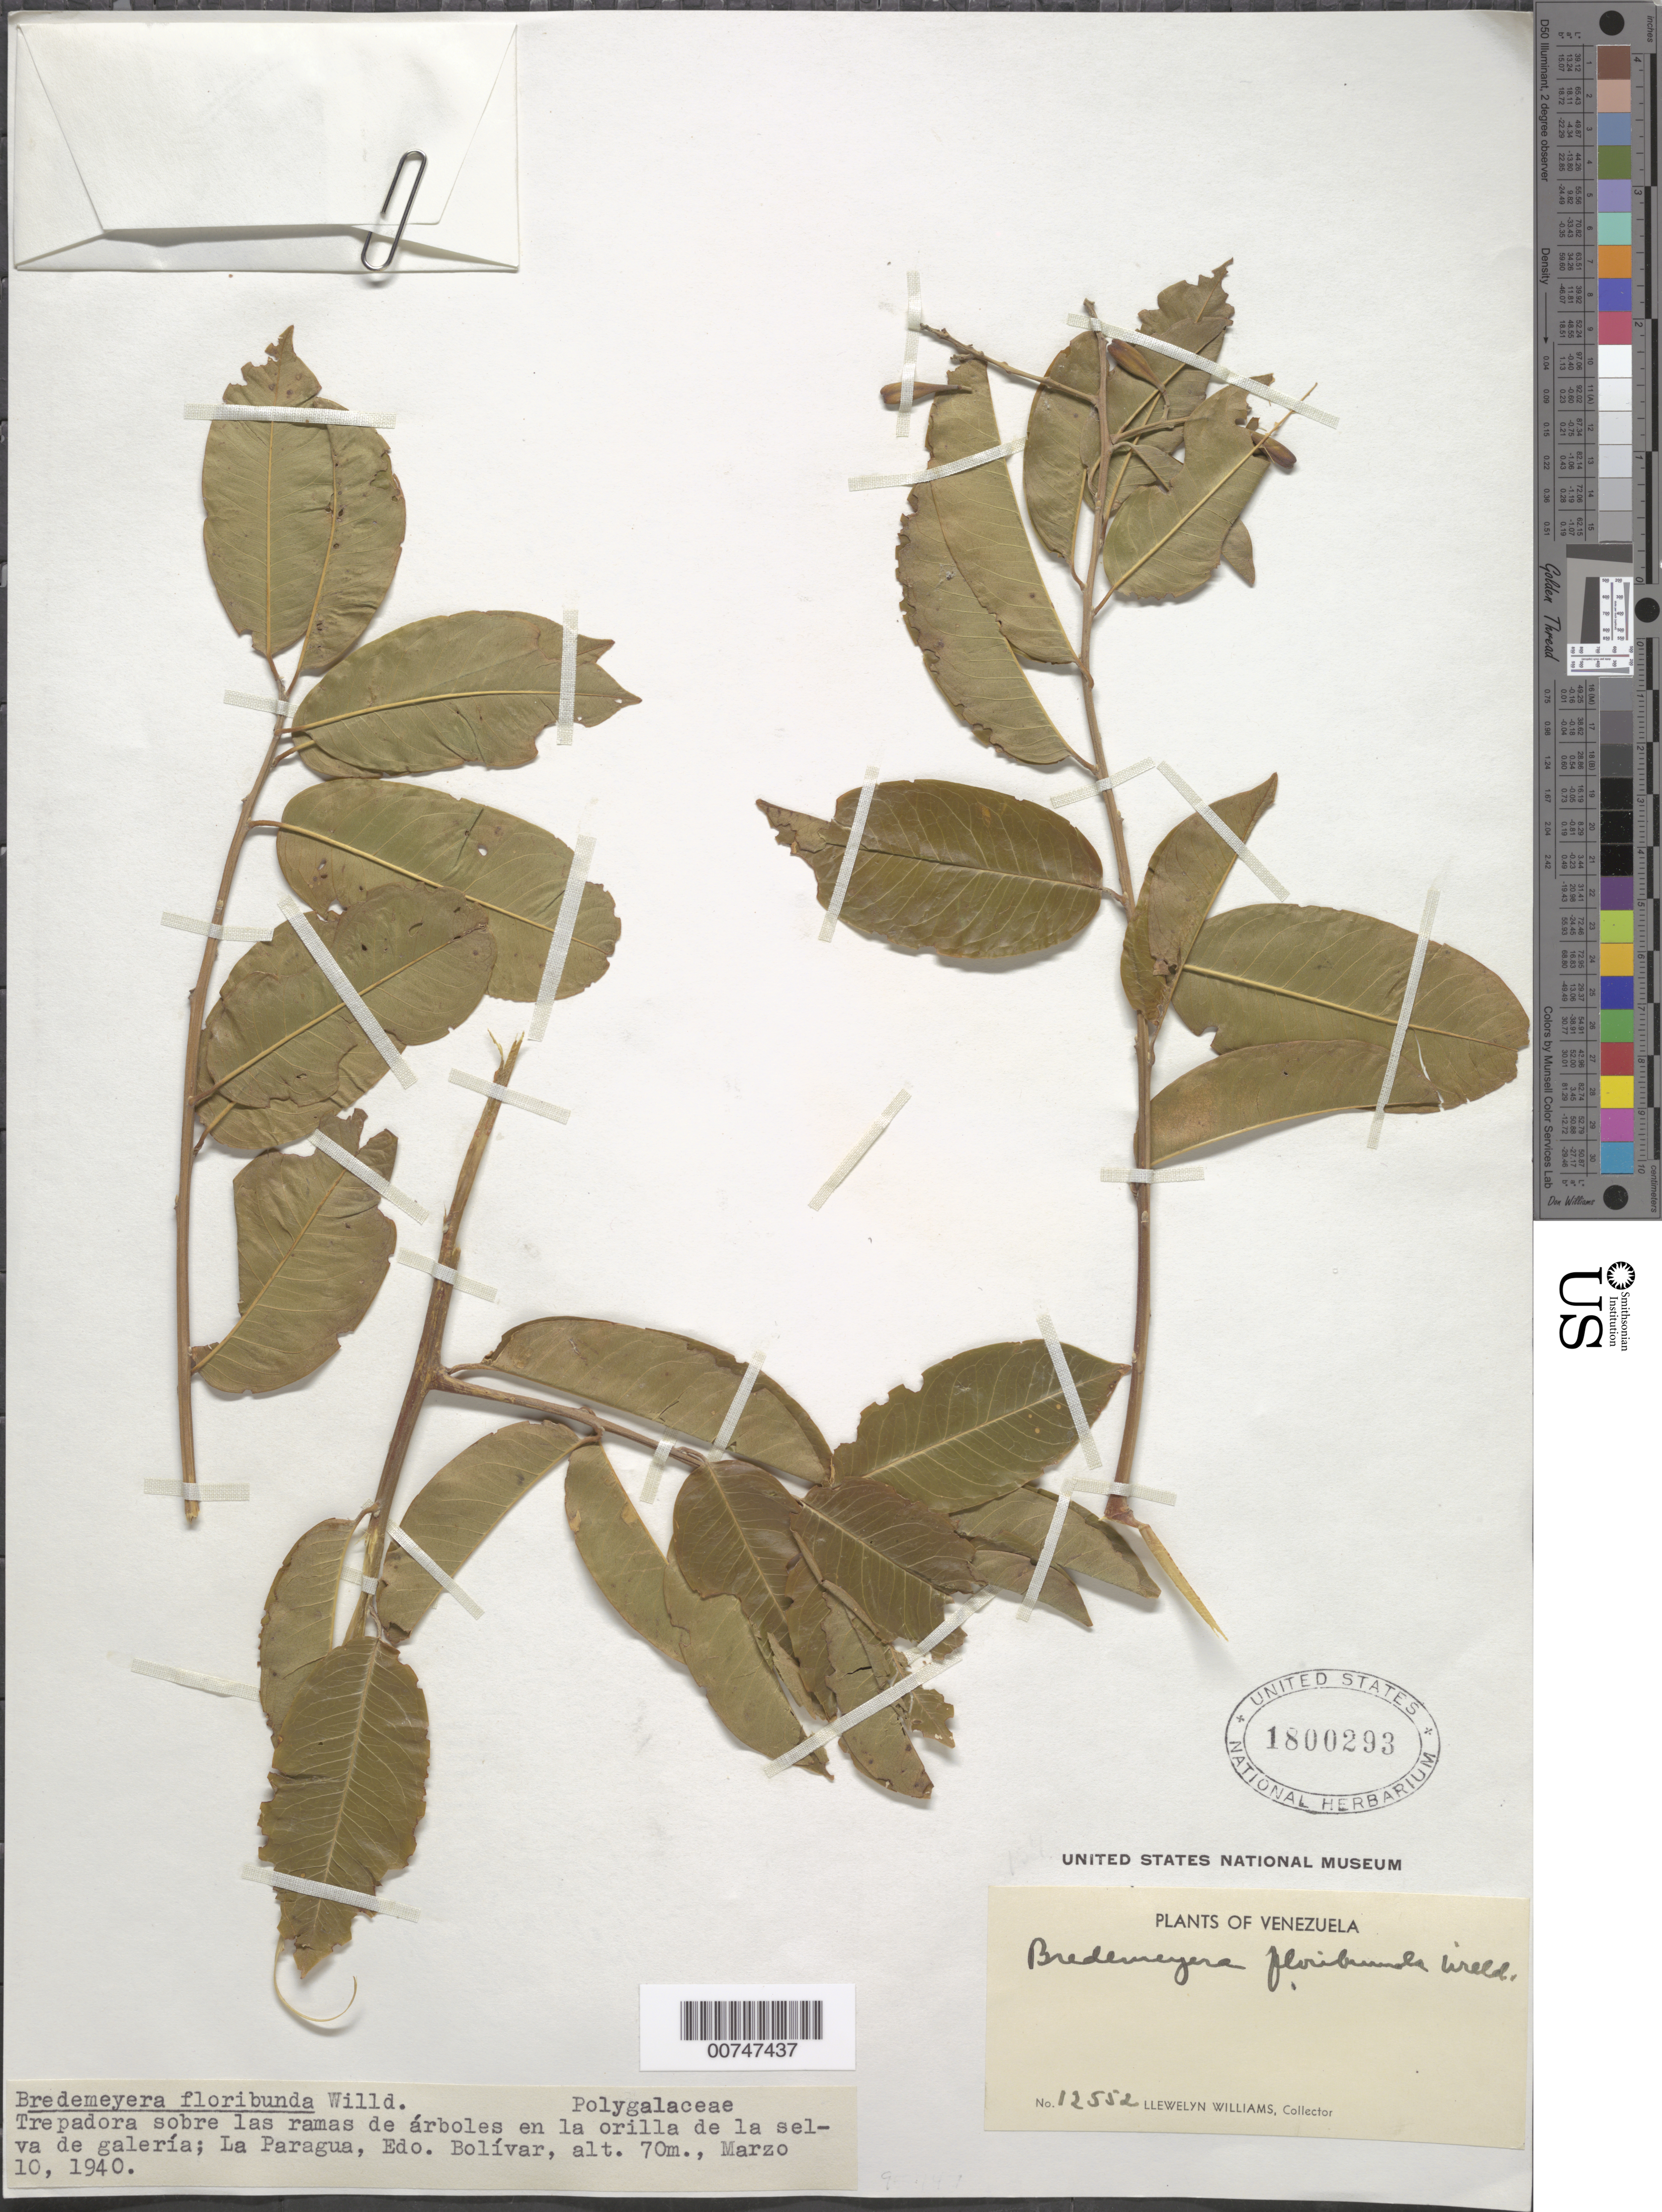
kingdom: Plantae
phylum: Tracheophyta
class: Magnoliopsida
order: Fabales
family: Polygalaceae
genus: Bredemeyera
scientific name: Bredemeyera floribunda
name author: Willd.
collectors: Ll. Williams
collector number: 12552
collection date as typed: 10-Mar-40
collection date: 1940-03-10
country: Venezuela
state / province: Bolívar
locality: La Paragua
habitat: Edge of gallery forest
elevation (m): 70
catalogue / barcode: US 1800293